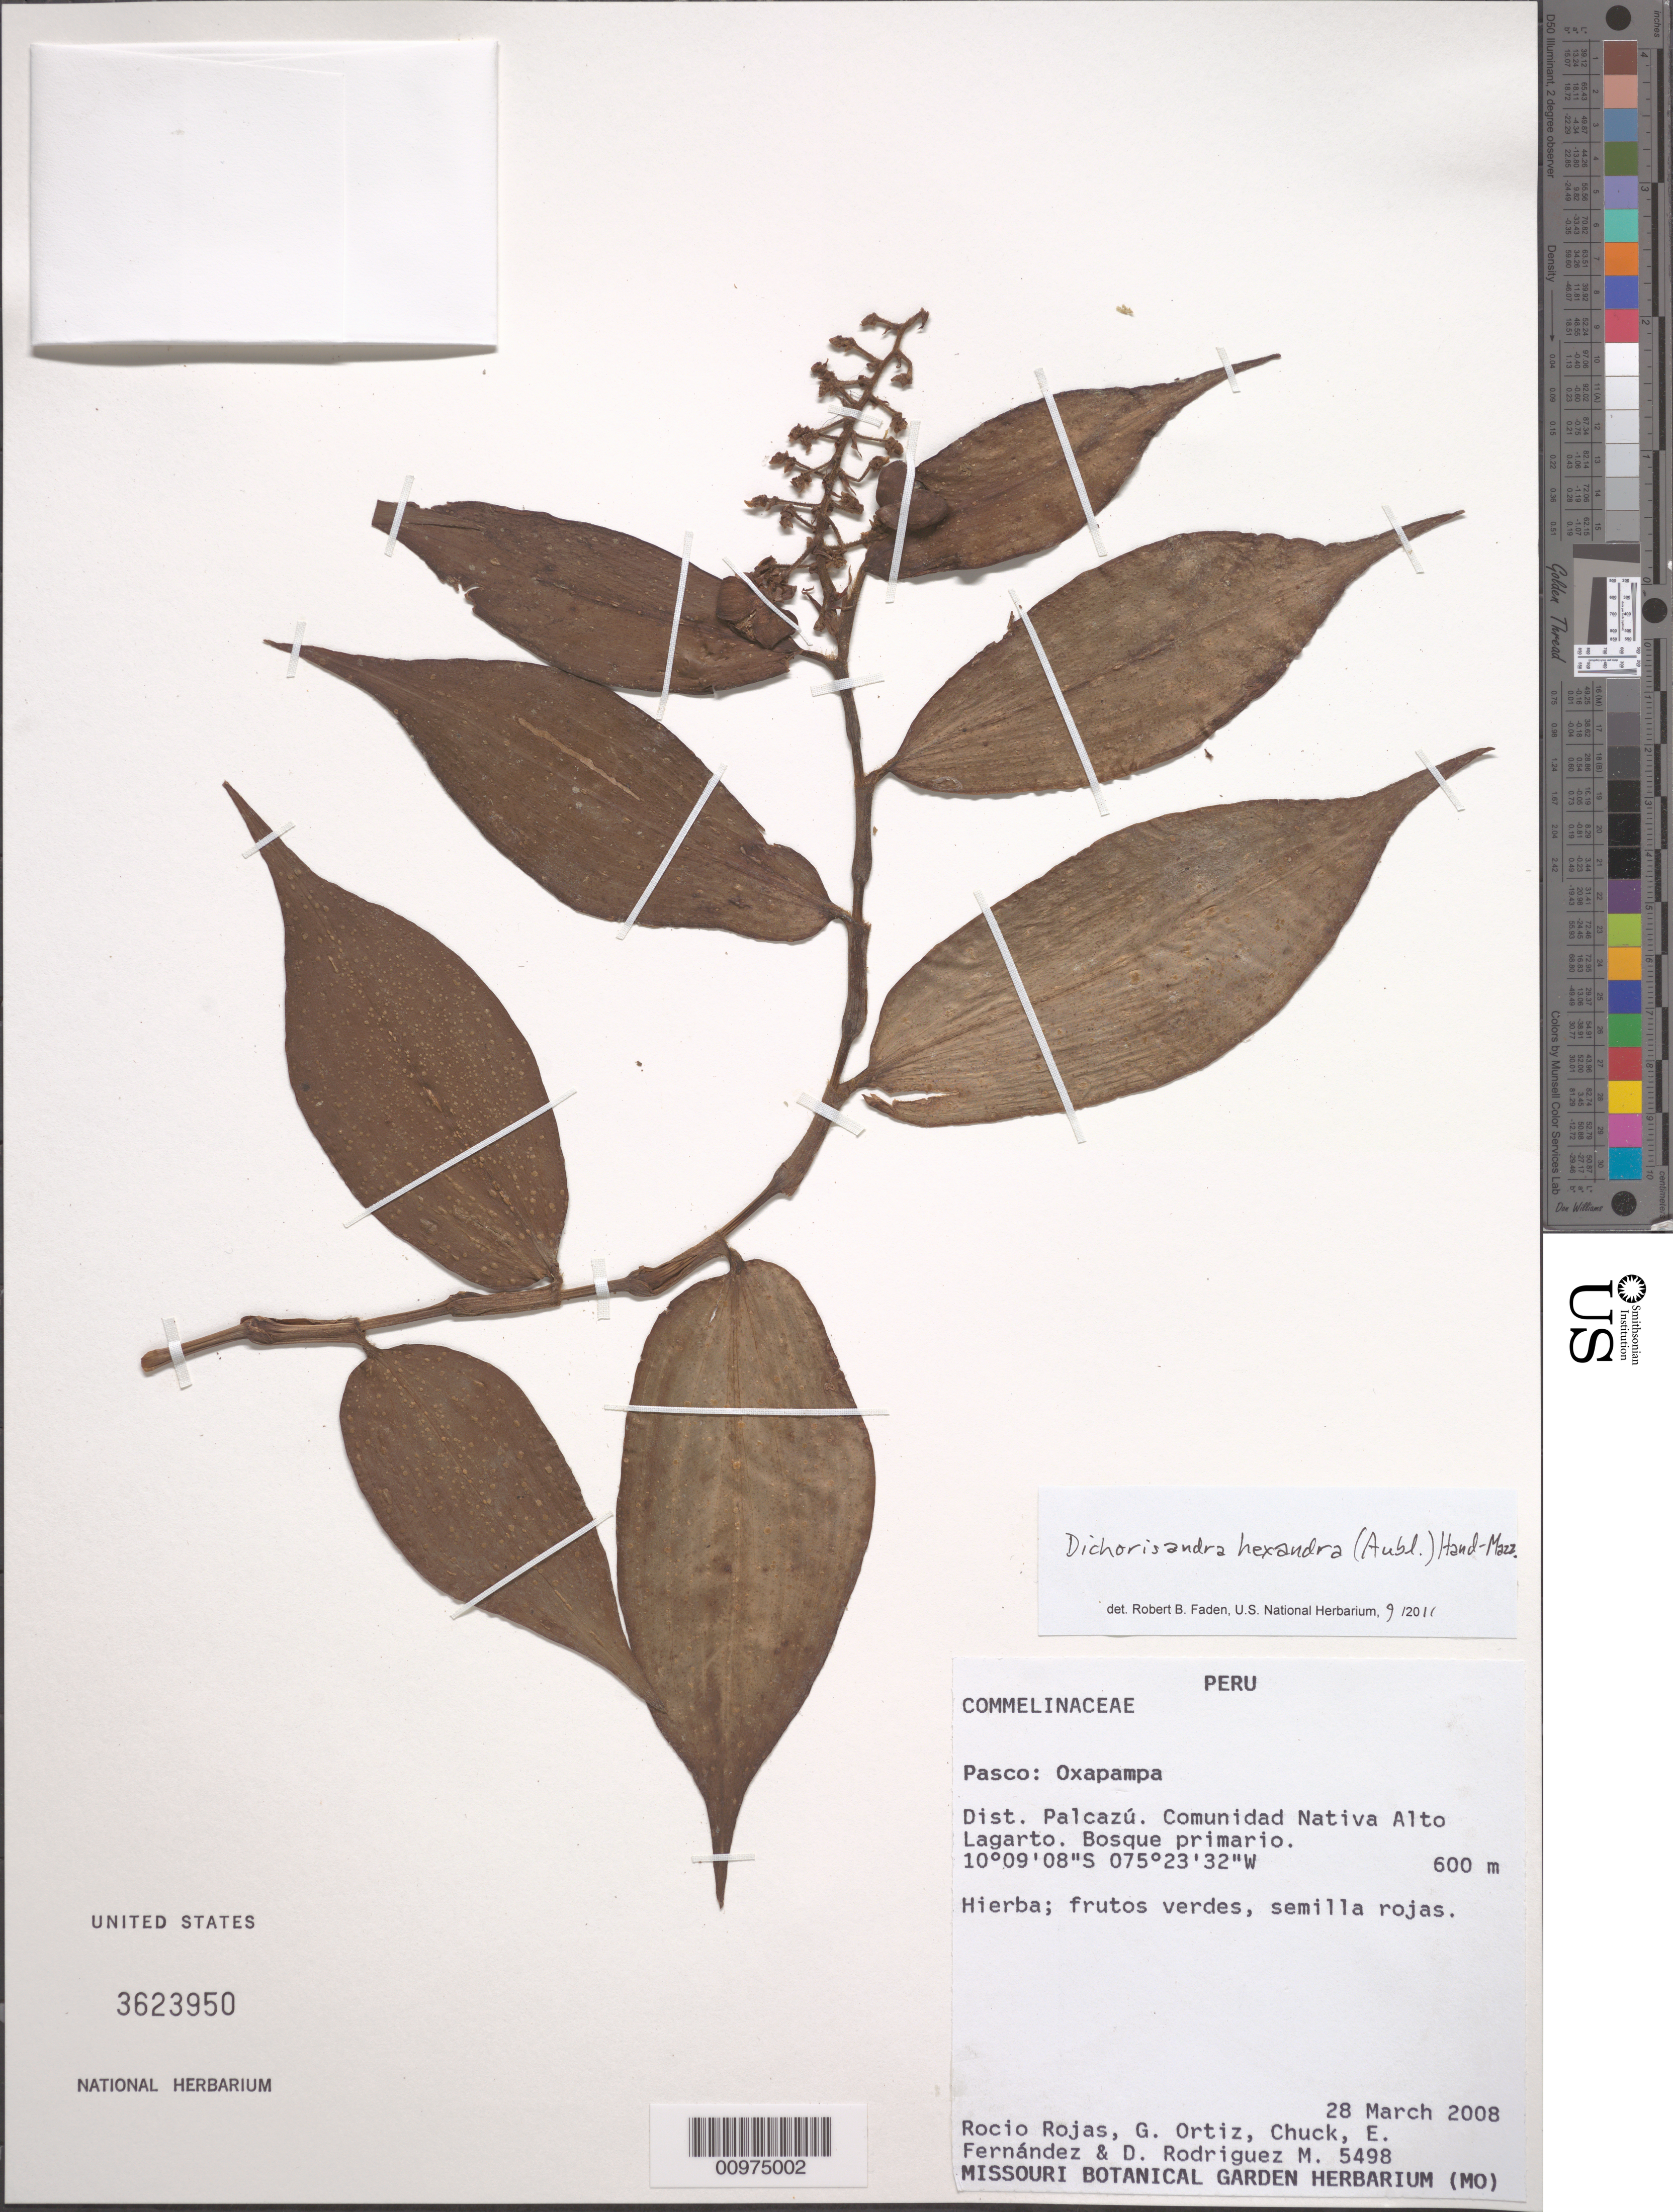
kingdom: Plantae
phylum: Tracheophyta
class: Liliopsida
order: Commelinales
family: Commelinaceae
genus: Dichorisandra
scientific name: Dichorisandra hexandra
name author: (Aubl.) Standl.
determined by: Faden, Robert B., (US), Smithsonian Institution - National Museum of Natural History (UNITED STATES)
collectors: R. Rojas et al.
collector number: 5498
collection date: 2008-03-28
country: Peru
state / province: Pasco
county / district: Oxapampa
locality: Comunidad Nativa Alto Lagarto.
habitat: Bosque primariol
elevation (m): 600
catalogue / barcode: US 3623950